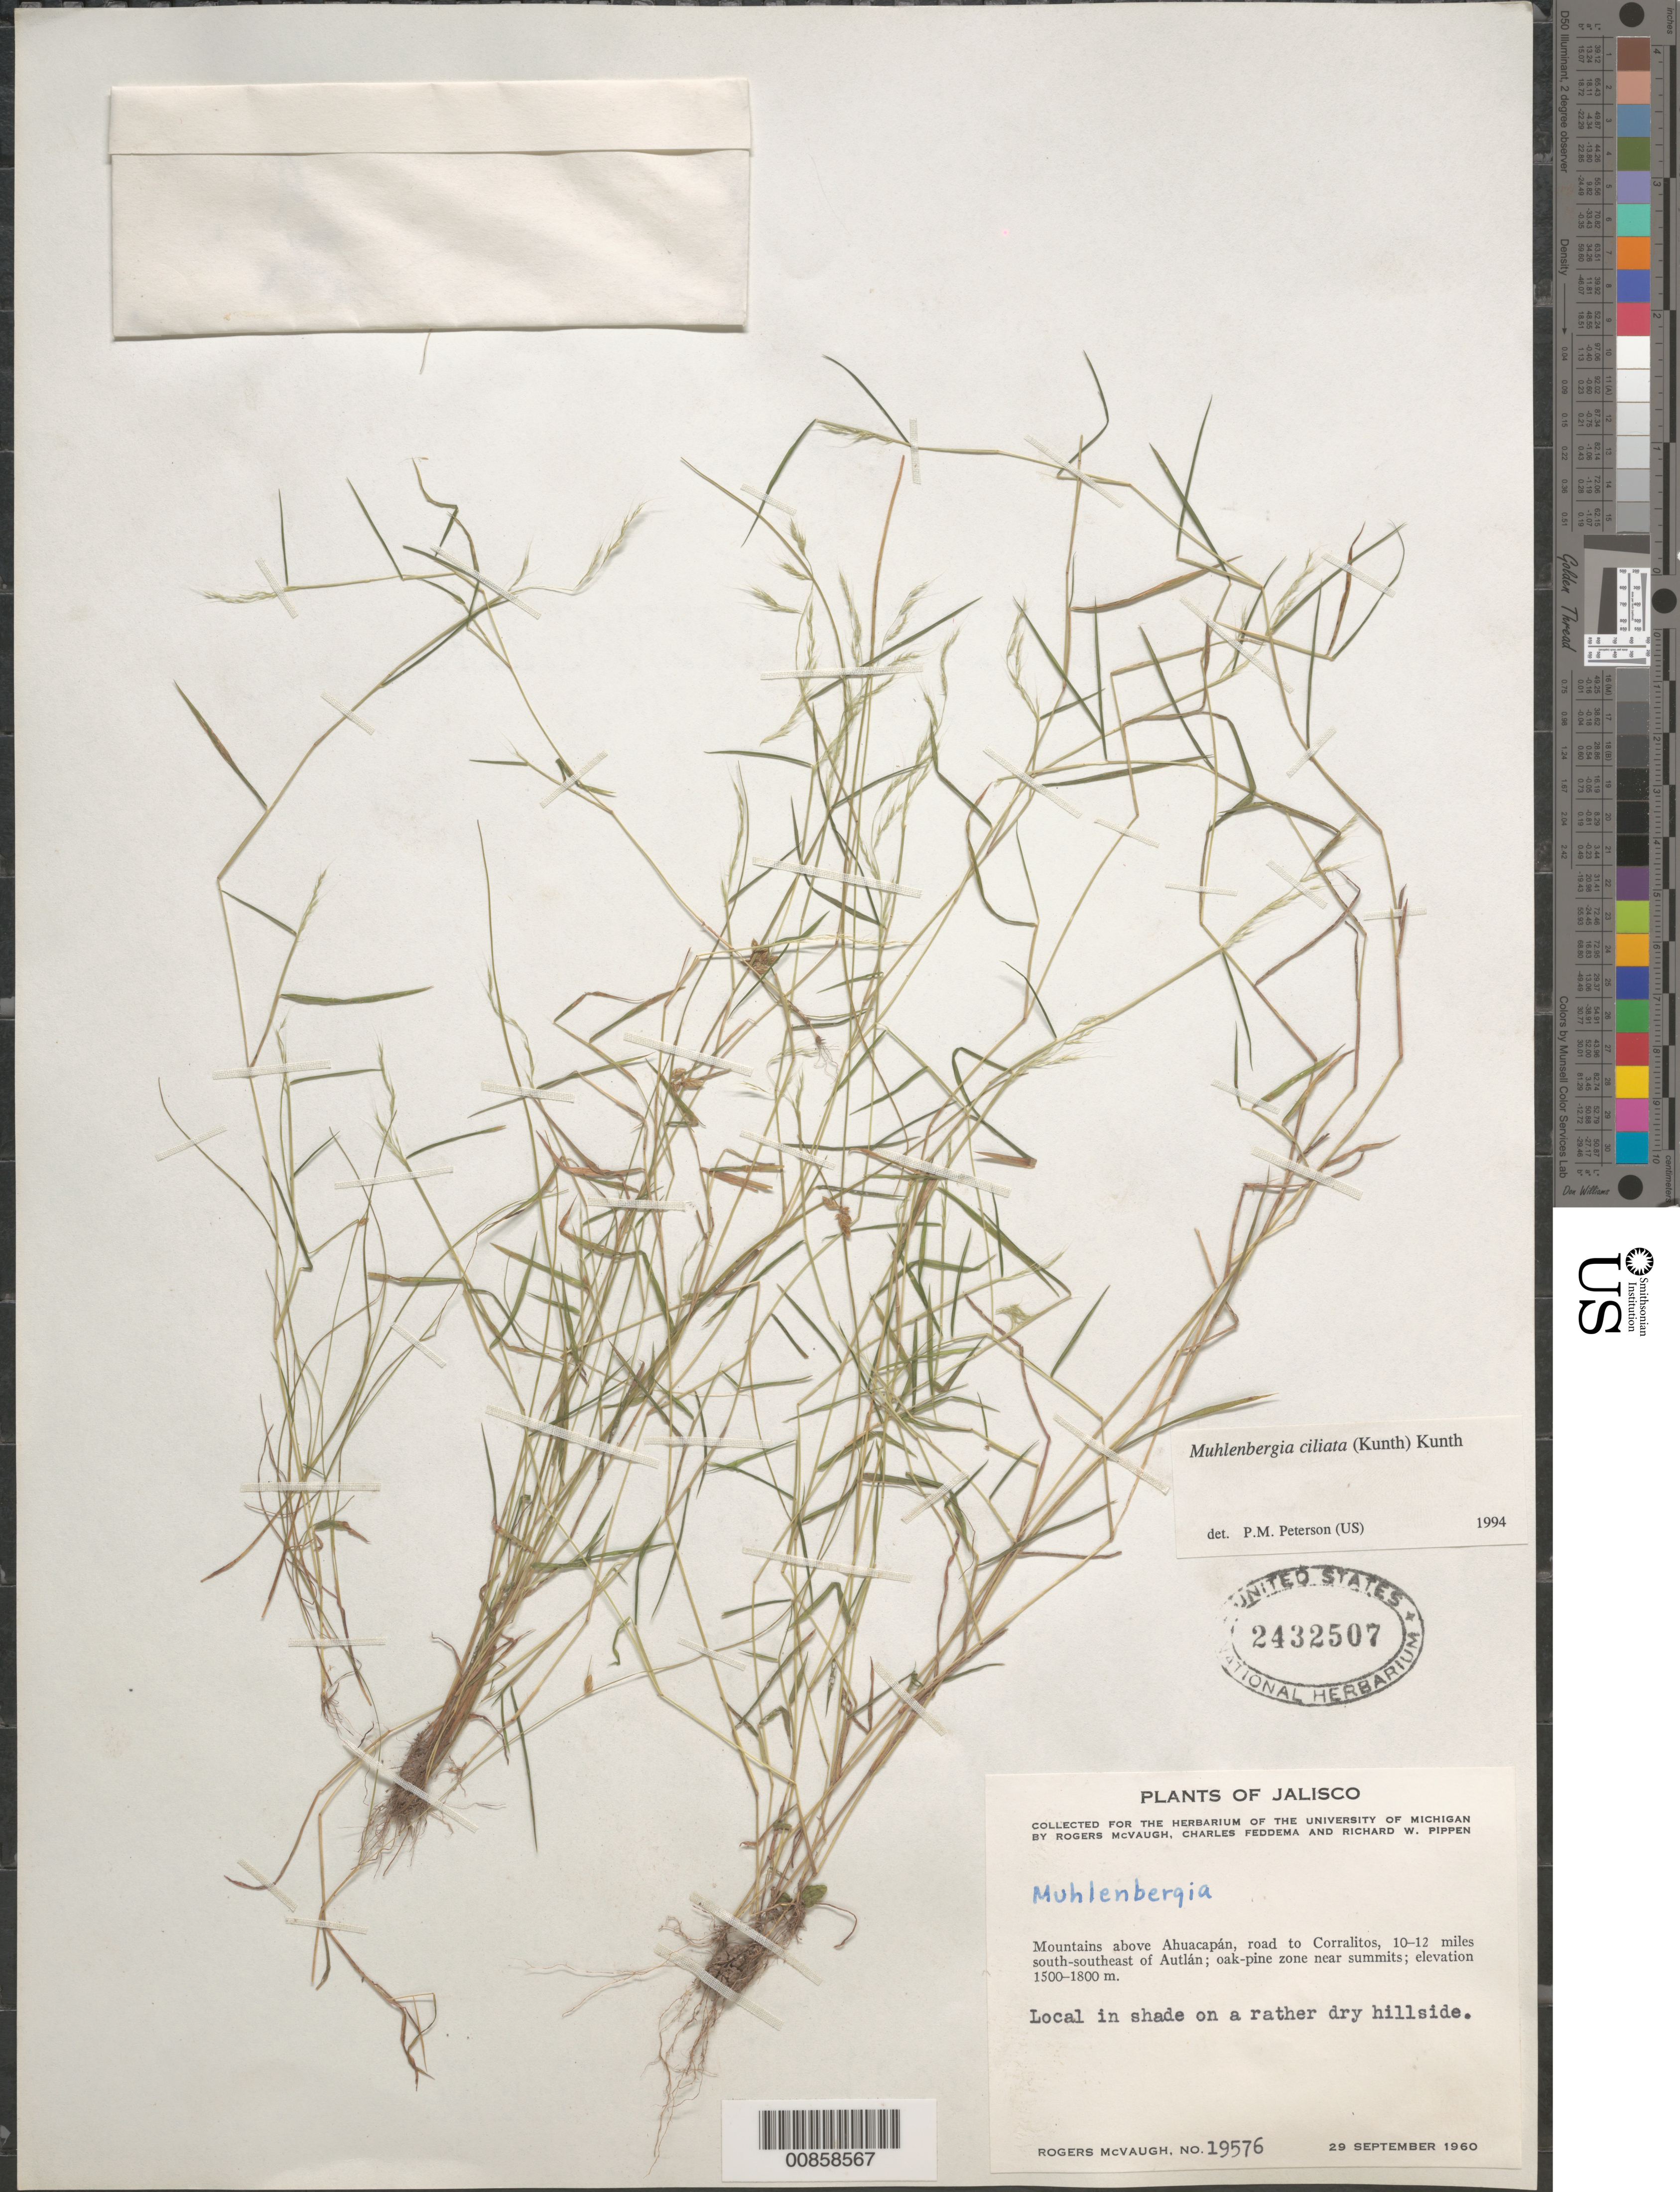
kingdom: Plantae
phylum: Tracheophyta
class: Liliopsida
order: Poales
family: Poaceae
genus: Muhlenbergia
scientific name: Muhlenbergia ciliata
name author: (Kunth) Trin.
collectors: R. McVaugh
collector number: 19576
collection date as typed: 29 Sep 1960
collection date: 1960-09-29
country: Mexico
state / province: Jalisco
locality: Mts. above Ahuacapan, road to Corralitos, 10-12 mi S of Autlan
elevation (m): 1800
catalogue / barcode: US 2432507